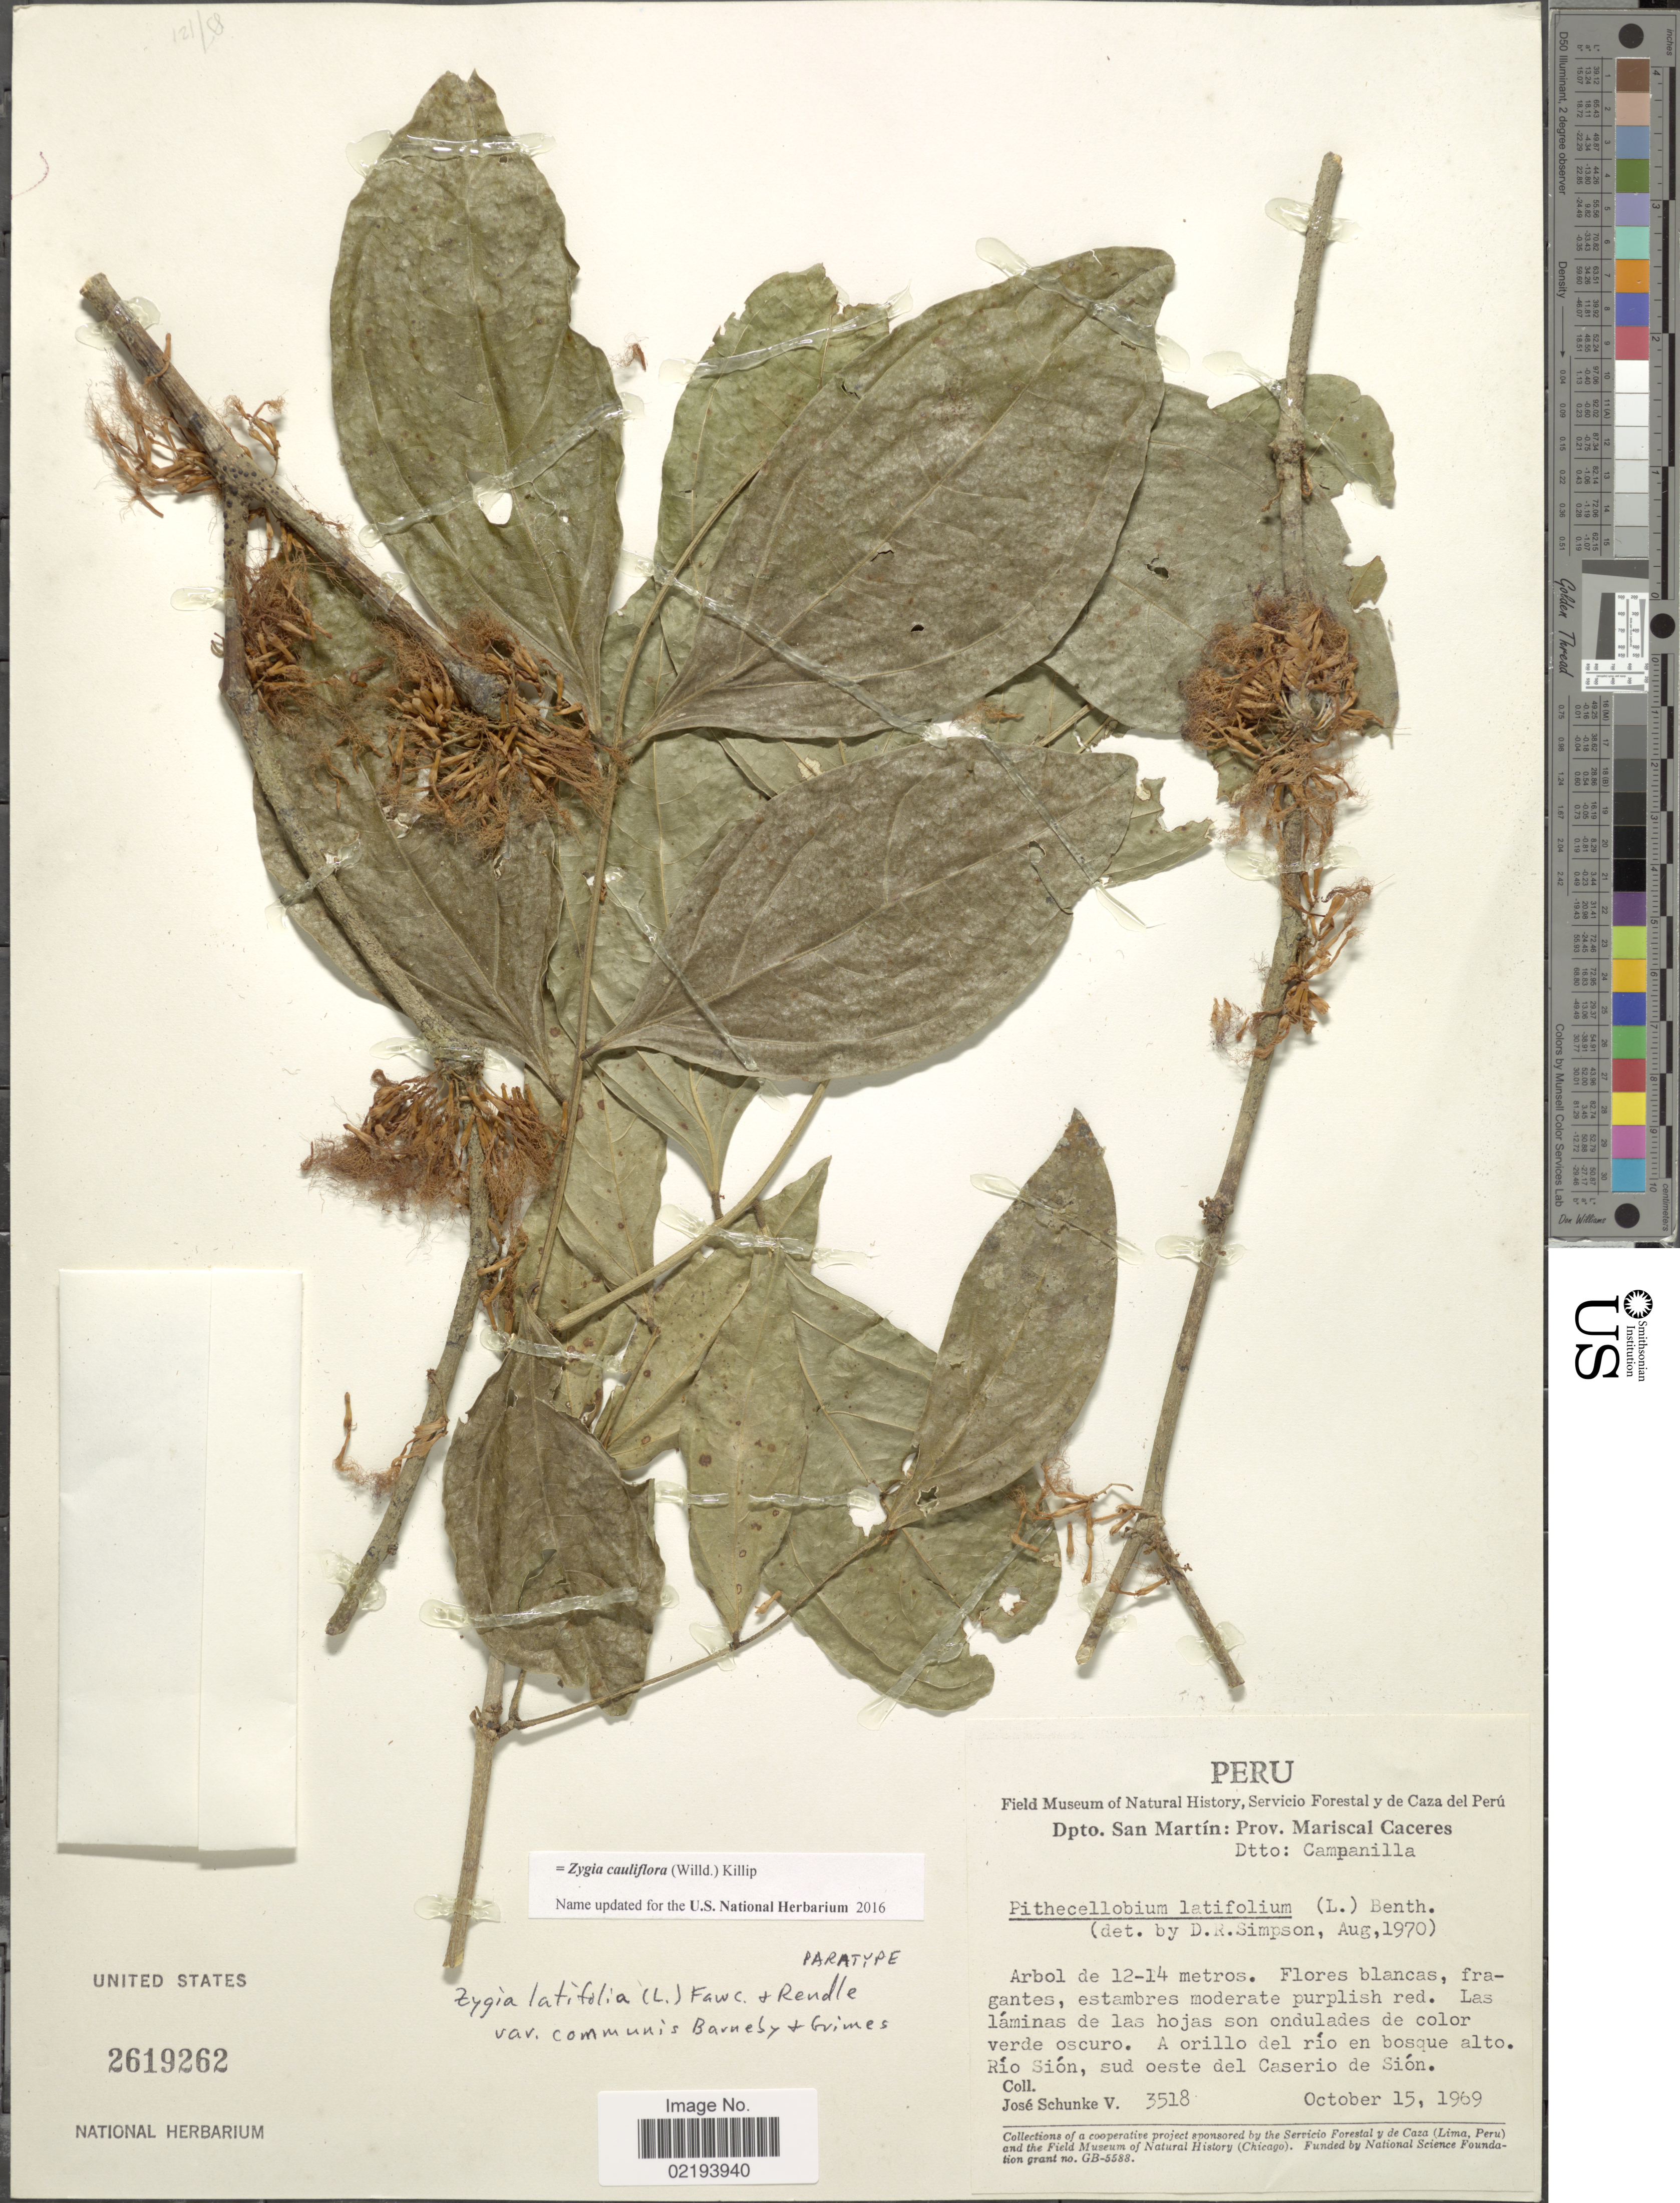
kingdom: Plantae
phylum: Tracheophyta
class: Magnoliopsida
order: Fabales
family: Fabaceae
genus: Zygia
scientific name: Zygia cauliflora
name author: (Willd.) Killip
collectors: J. Schunke Vigo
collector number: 3518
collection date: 1969-10-15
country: Peru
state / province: San Martín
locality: Dpto San Martín: Prov. Mariscal Caceres, Dtto: Campanilla. A orilla del río en bosque alto. Río Sión, sud oeste del Caserio de Sión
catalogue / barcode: US 2619262